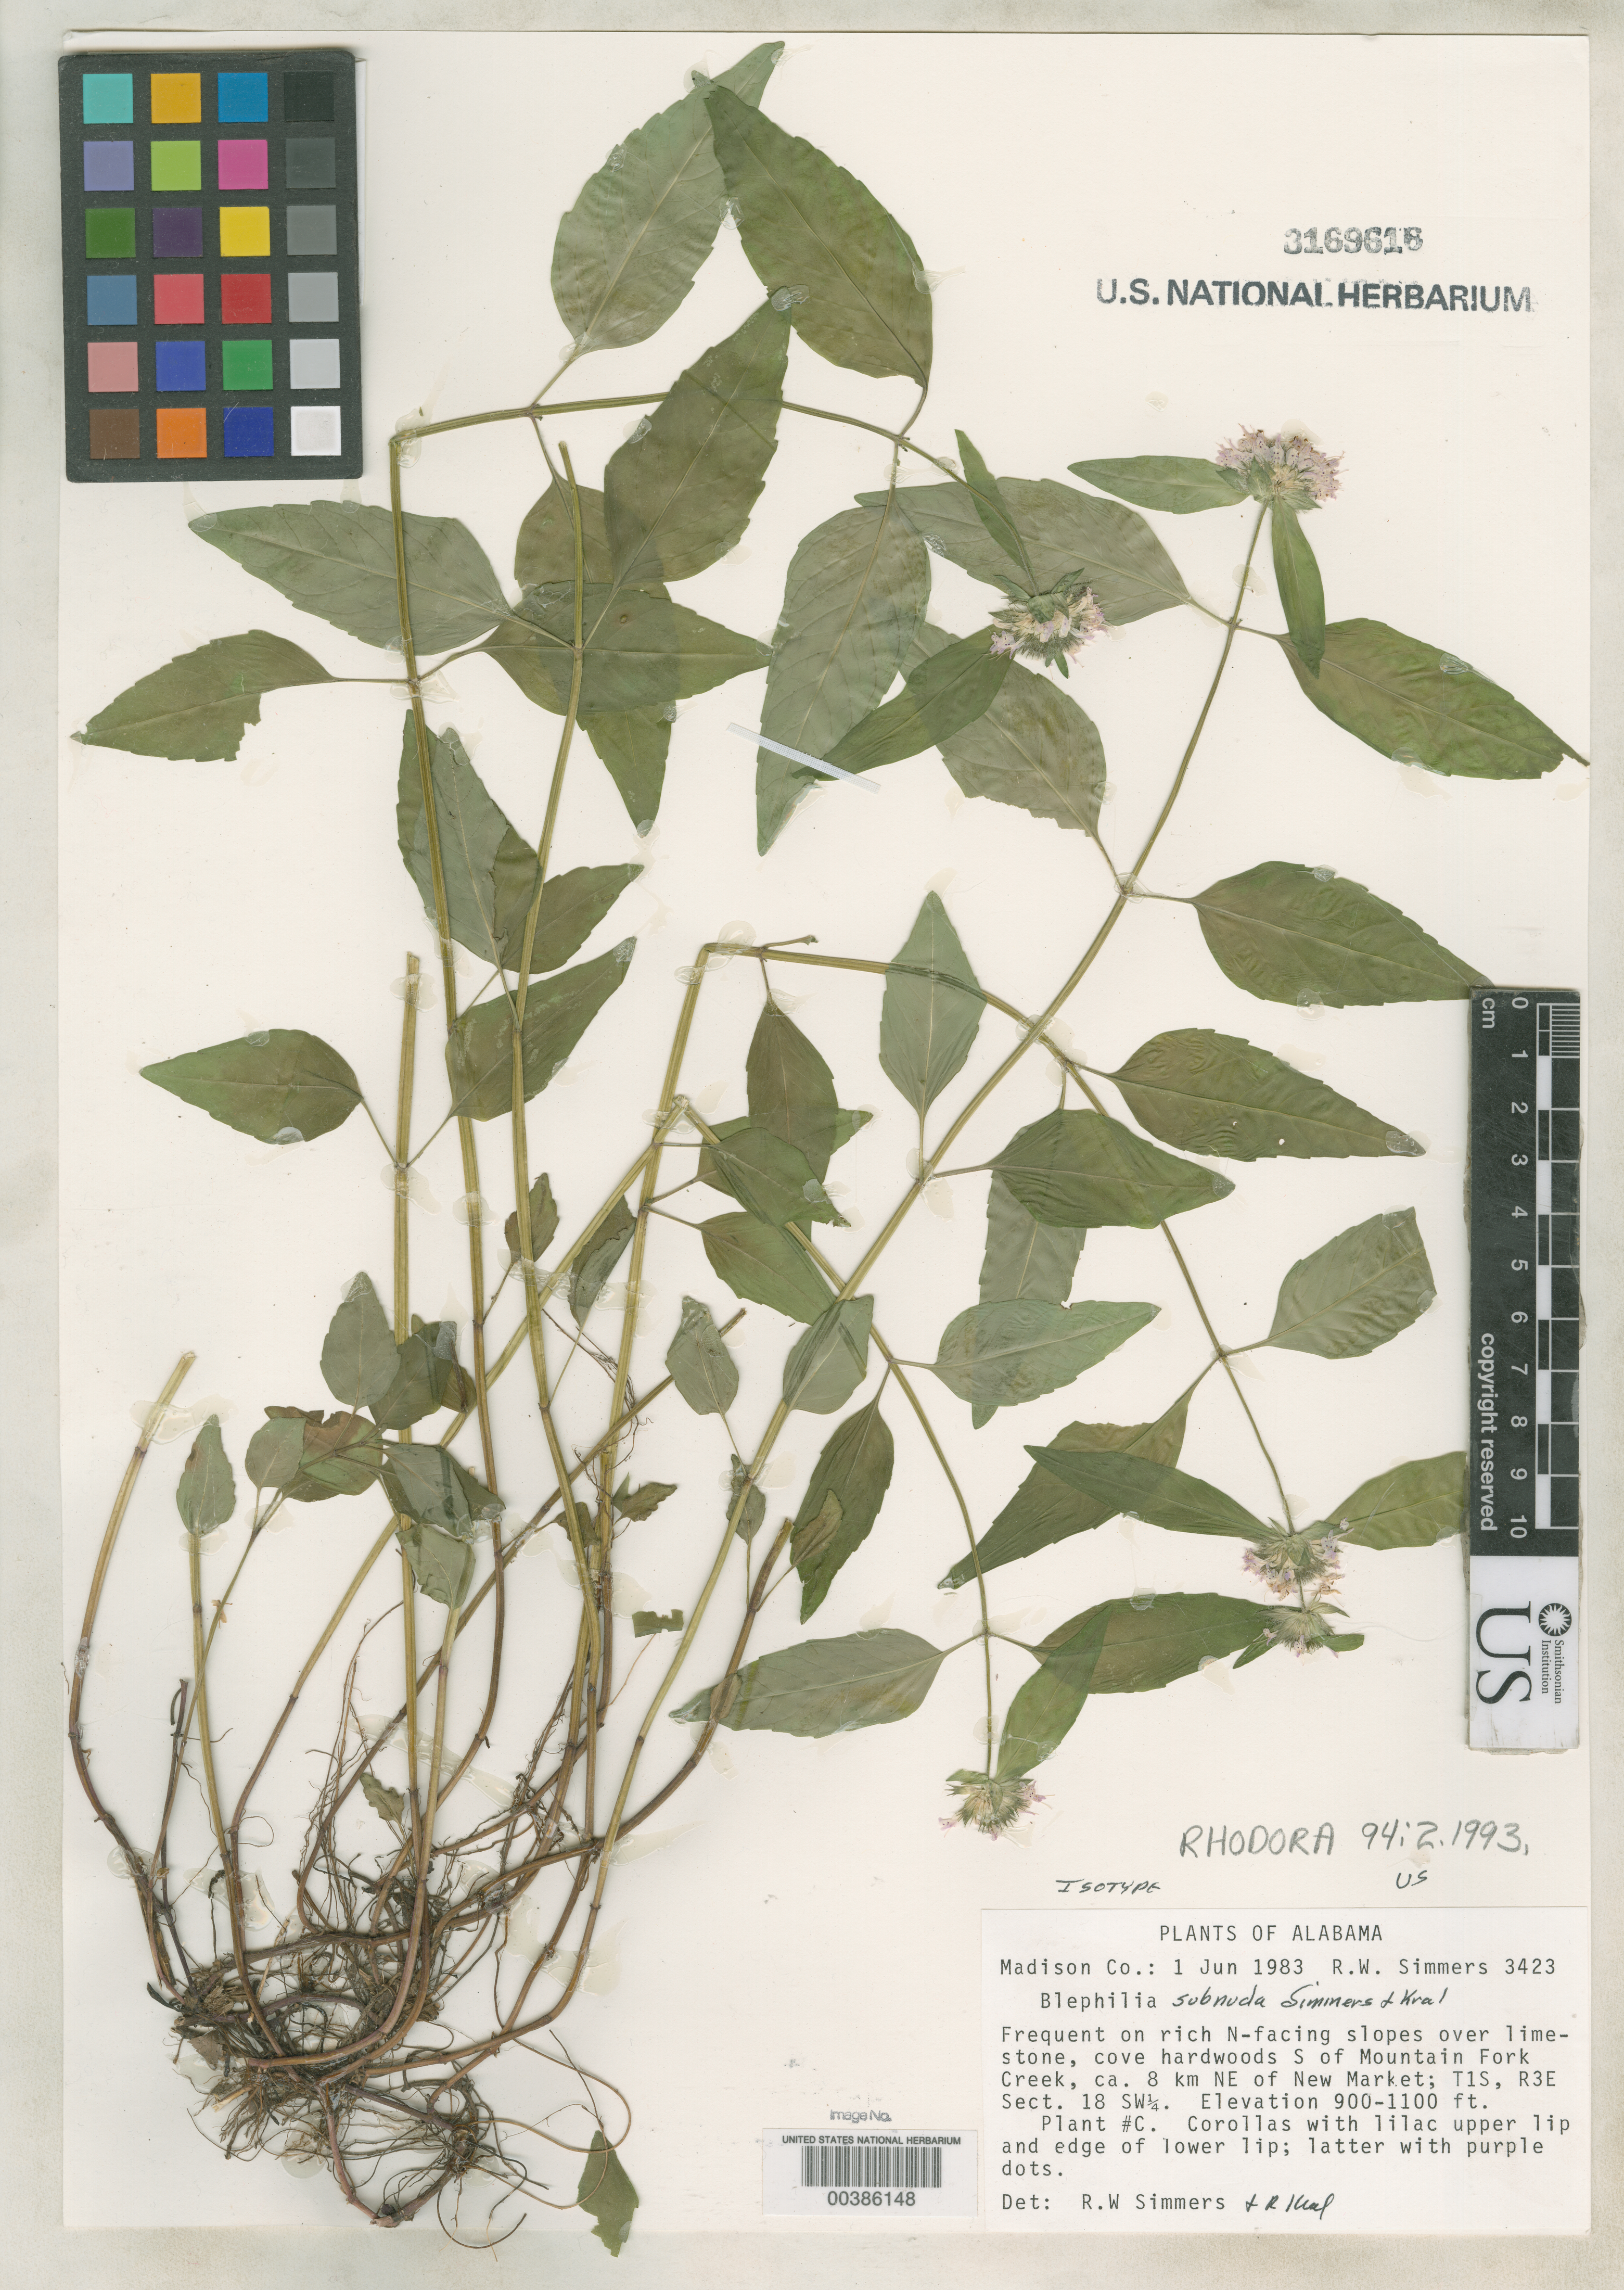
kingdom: Plantae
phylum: Tracheophyta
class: Magnoliopsida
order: Lamiales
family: Lamiaceae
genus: Blephilia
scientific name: Blephilia subnuda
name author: Simmers & Kral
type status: Isotype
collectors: R. Simmers & R. Kral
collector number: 3423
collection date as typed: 01 Jun 1983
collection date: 1983-06-01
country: United States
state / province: Alabama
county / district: Madison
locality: S of Mountain Fork Creek, ca. 8 km NE of New Market.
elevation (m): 274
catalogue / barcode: US 3169618